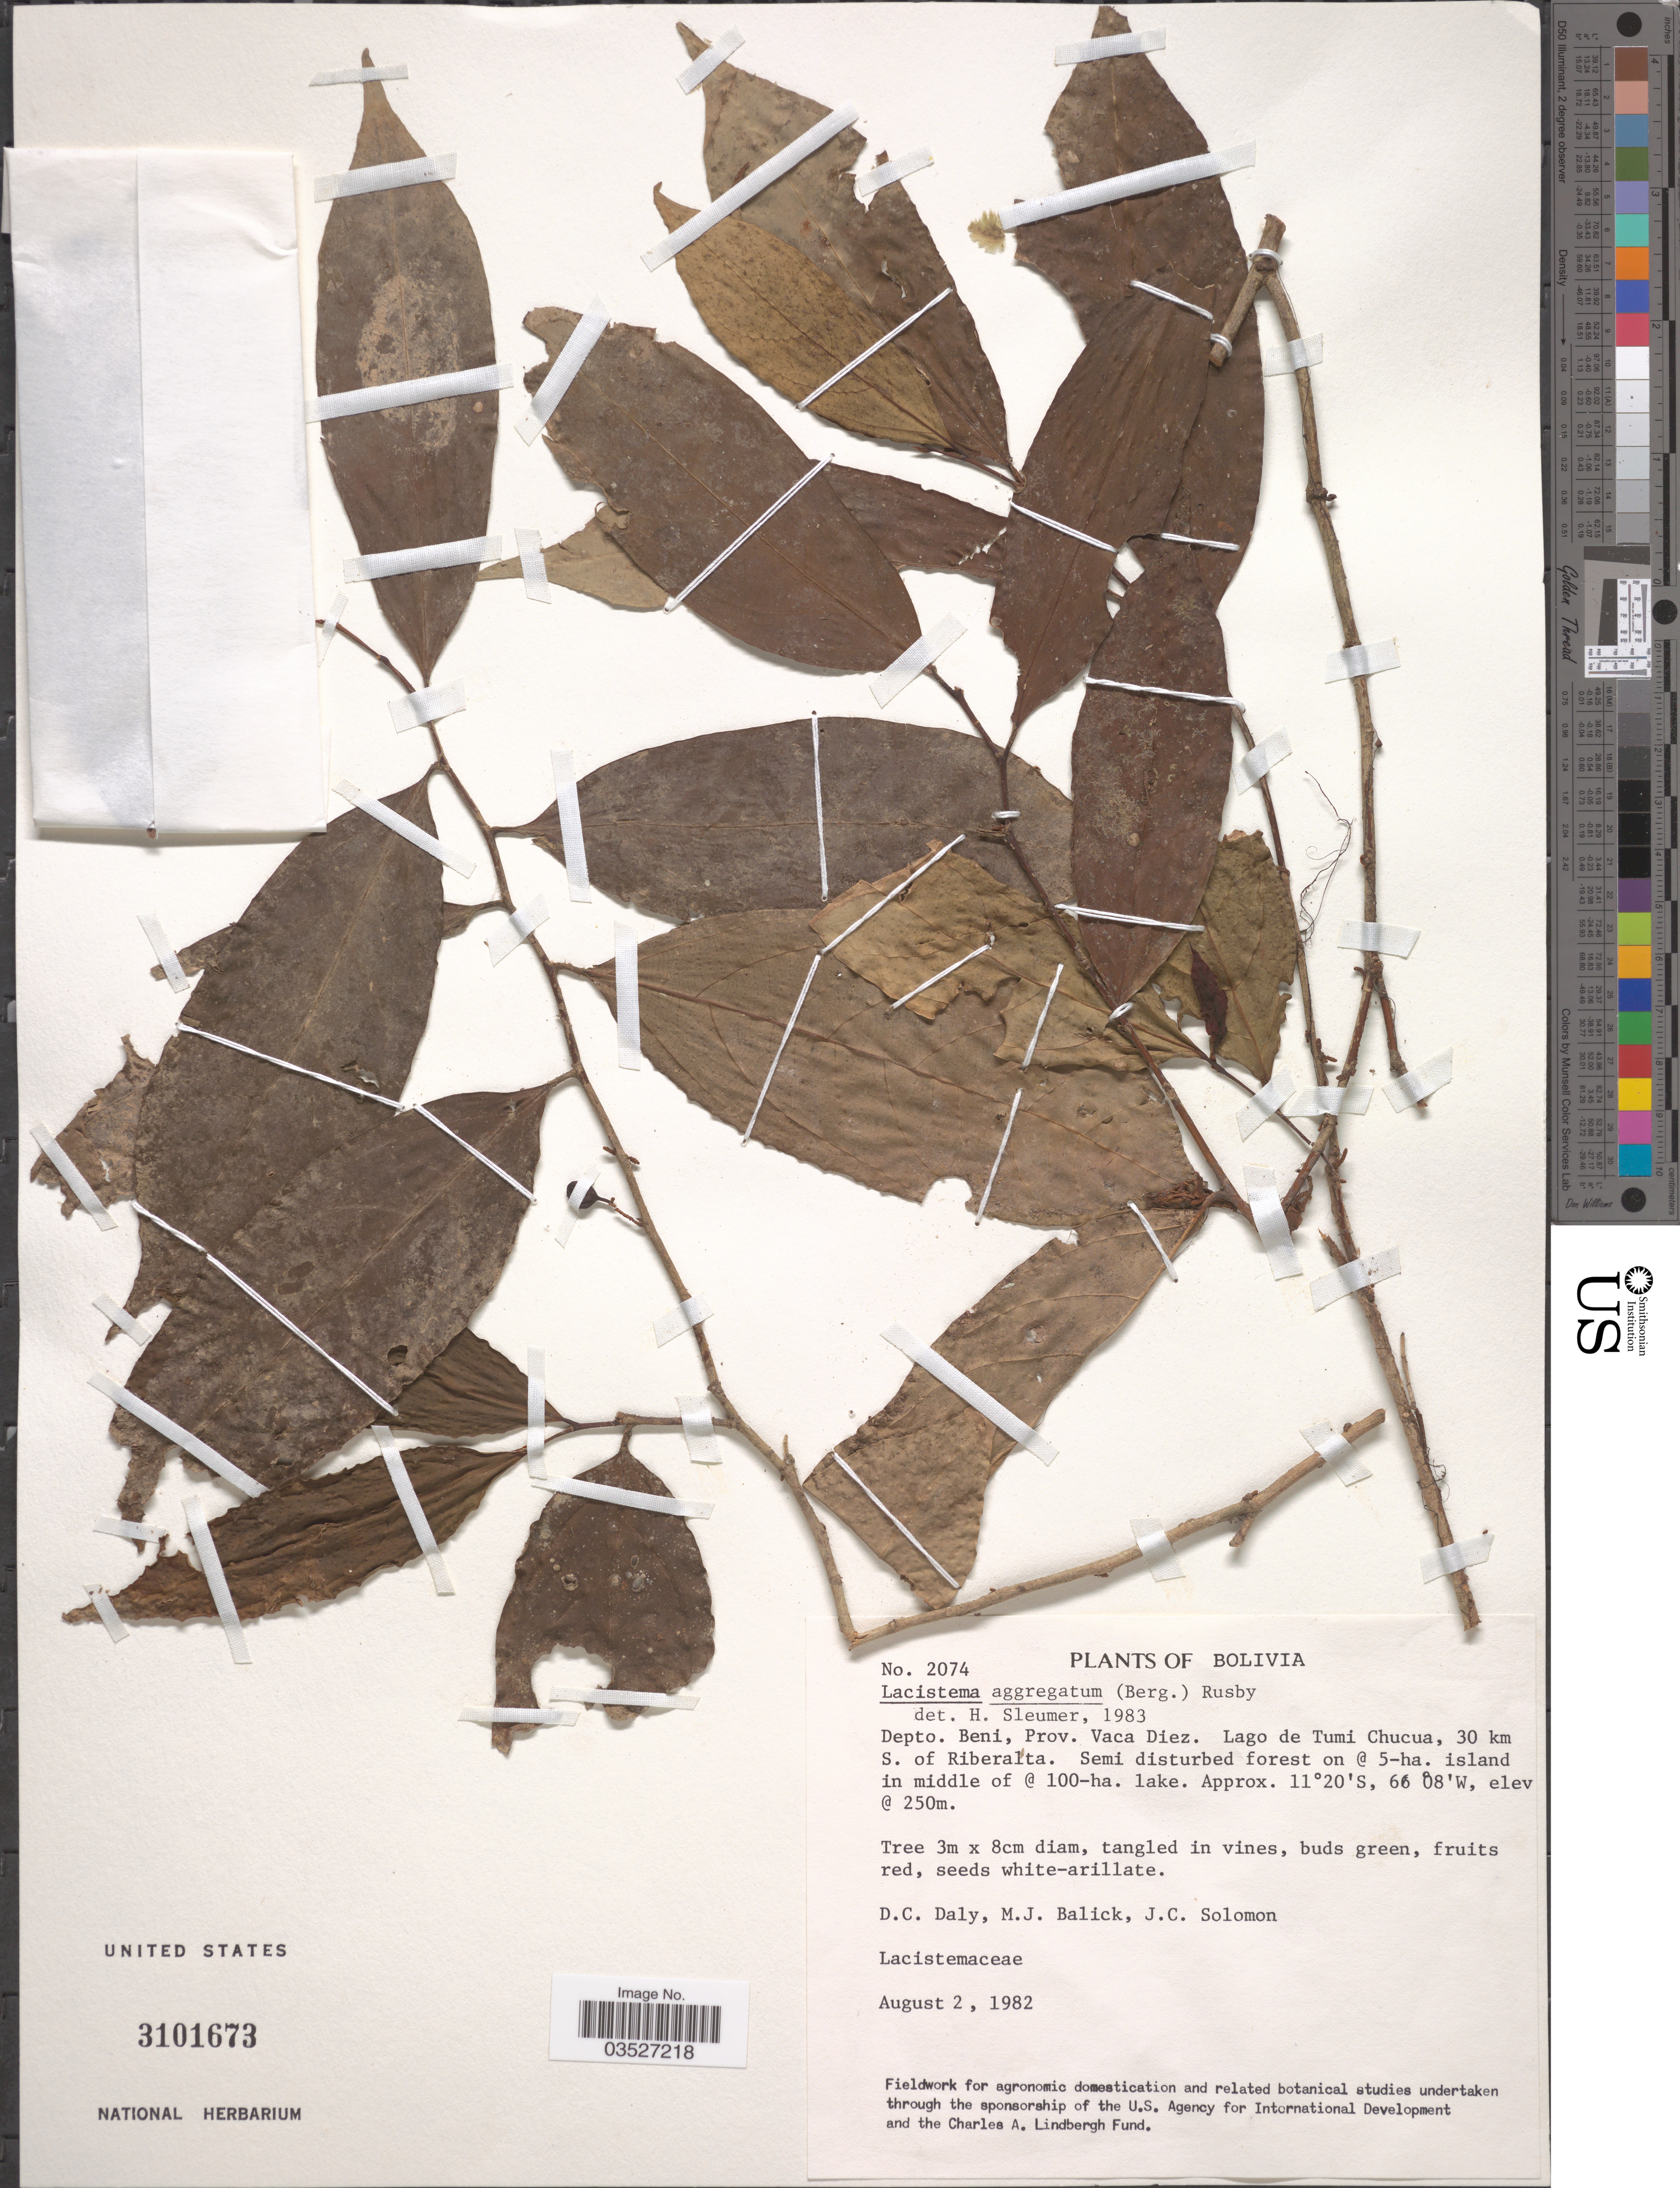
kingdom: Plantae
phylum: Tracheophyta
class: Magnoliopsida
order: Malpighiales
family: Lacistemataceae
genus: Lacistema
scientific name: Lacistema aggregatum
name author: (P.J. Bergius) Rusby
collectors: D. C. Daly, M. J. Balick & J. C. Solomon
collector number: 2074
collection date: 1982-08-02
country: Bolivia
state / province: Beni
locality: Depto. Beni, Prov. Vaca Diez. Lago de Tumi Chucua, 30 km S. of Riberalta.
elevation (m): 250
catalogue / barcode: US 3101673